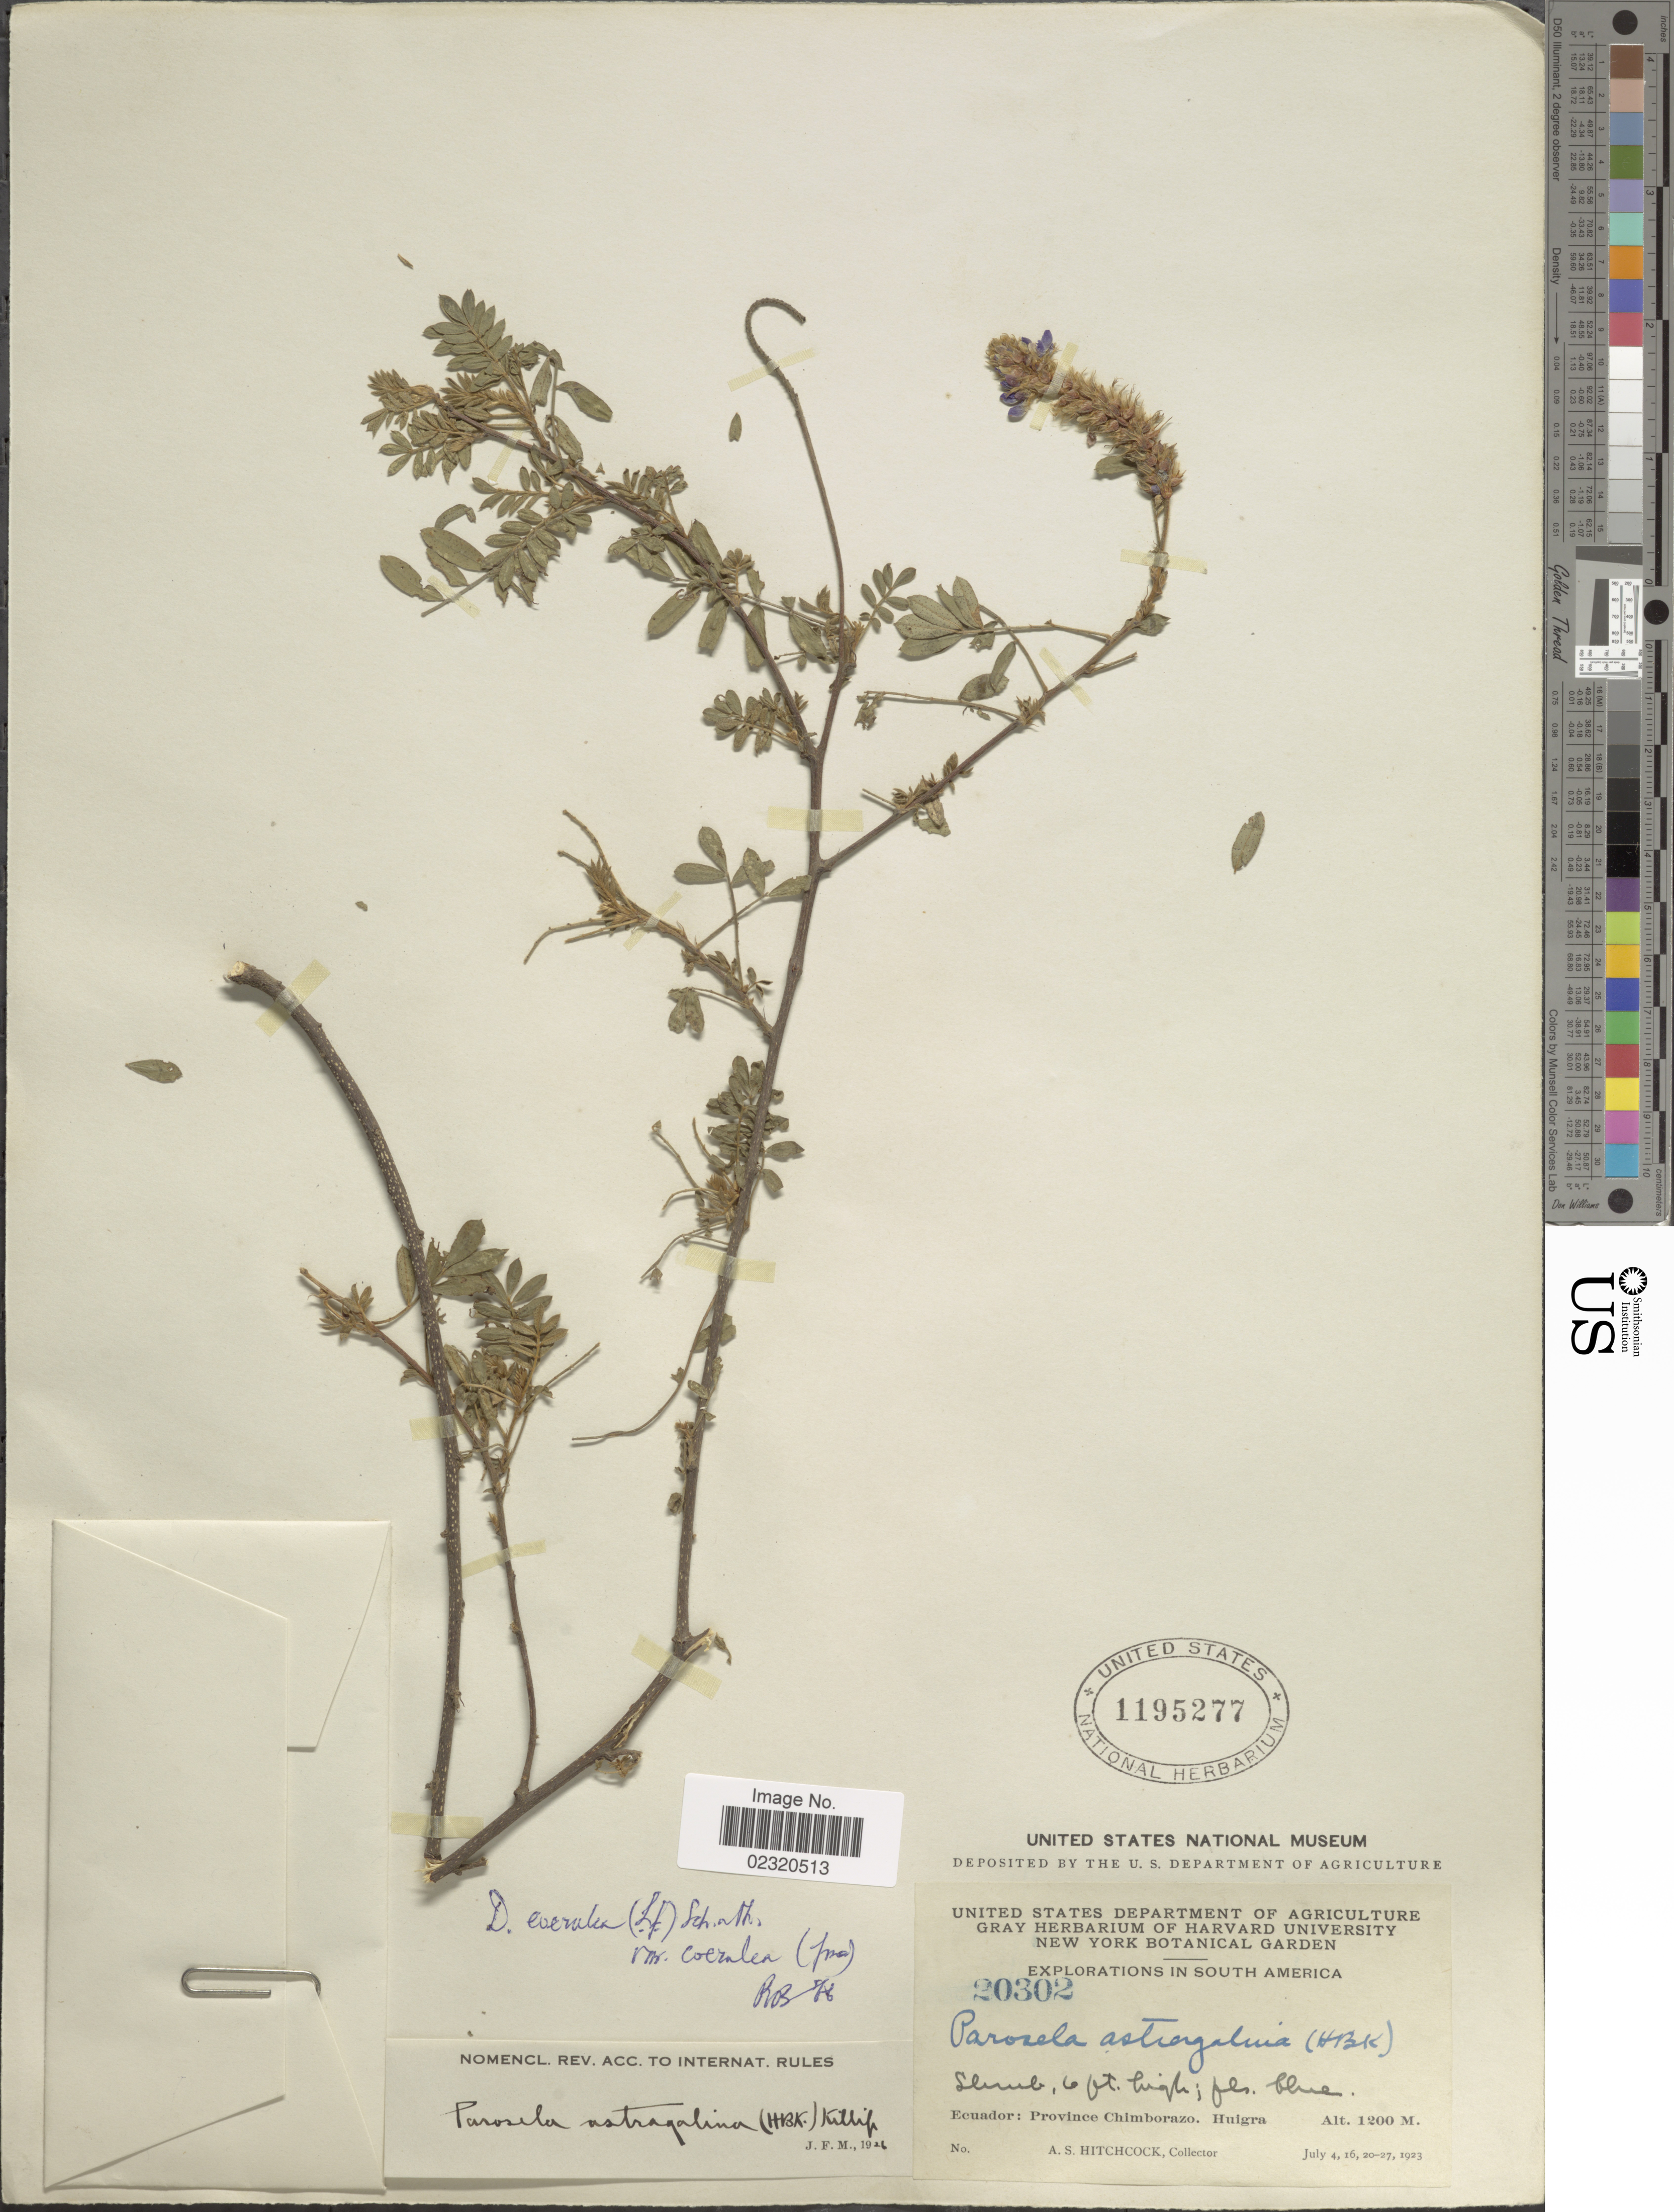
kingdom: Plantae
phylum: Tracheophyta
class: Magnoliopsida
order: Fabales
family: Fabaceae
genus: Dalea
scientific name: Dalea coerulea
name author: (L. f.) Schinz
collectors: A. S. Hitchcock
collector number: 20302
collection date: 1923-07-04/1923-07-27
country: Ecuador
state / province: Chimborazo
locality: Huigra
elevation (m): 1200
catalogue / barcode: US 1195277